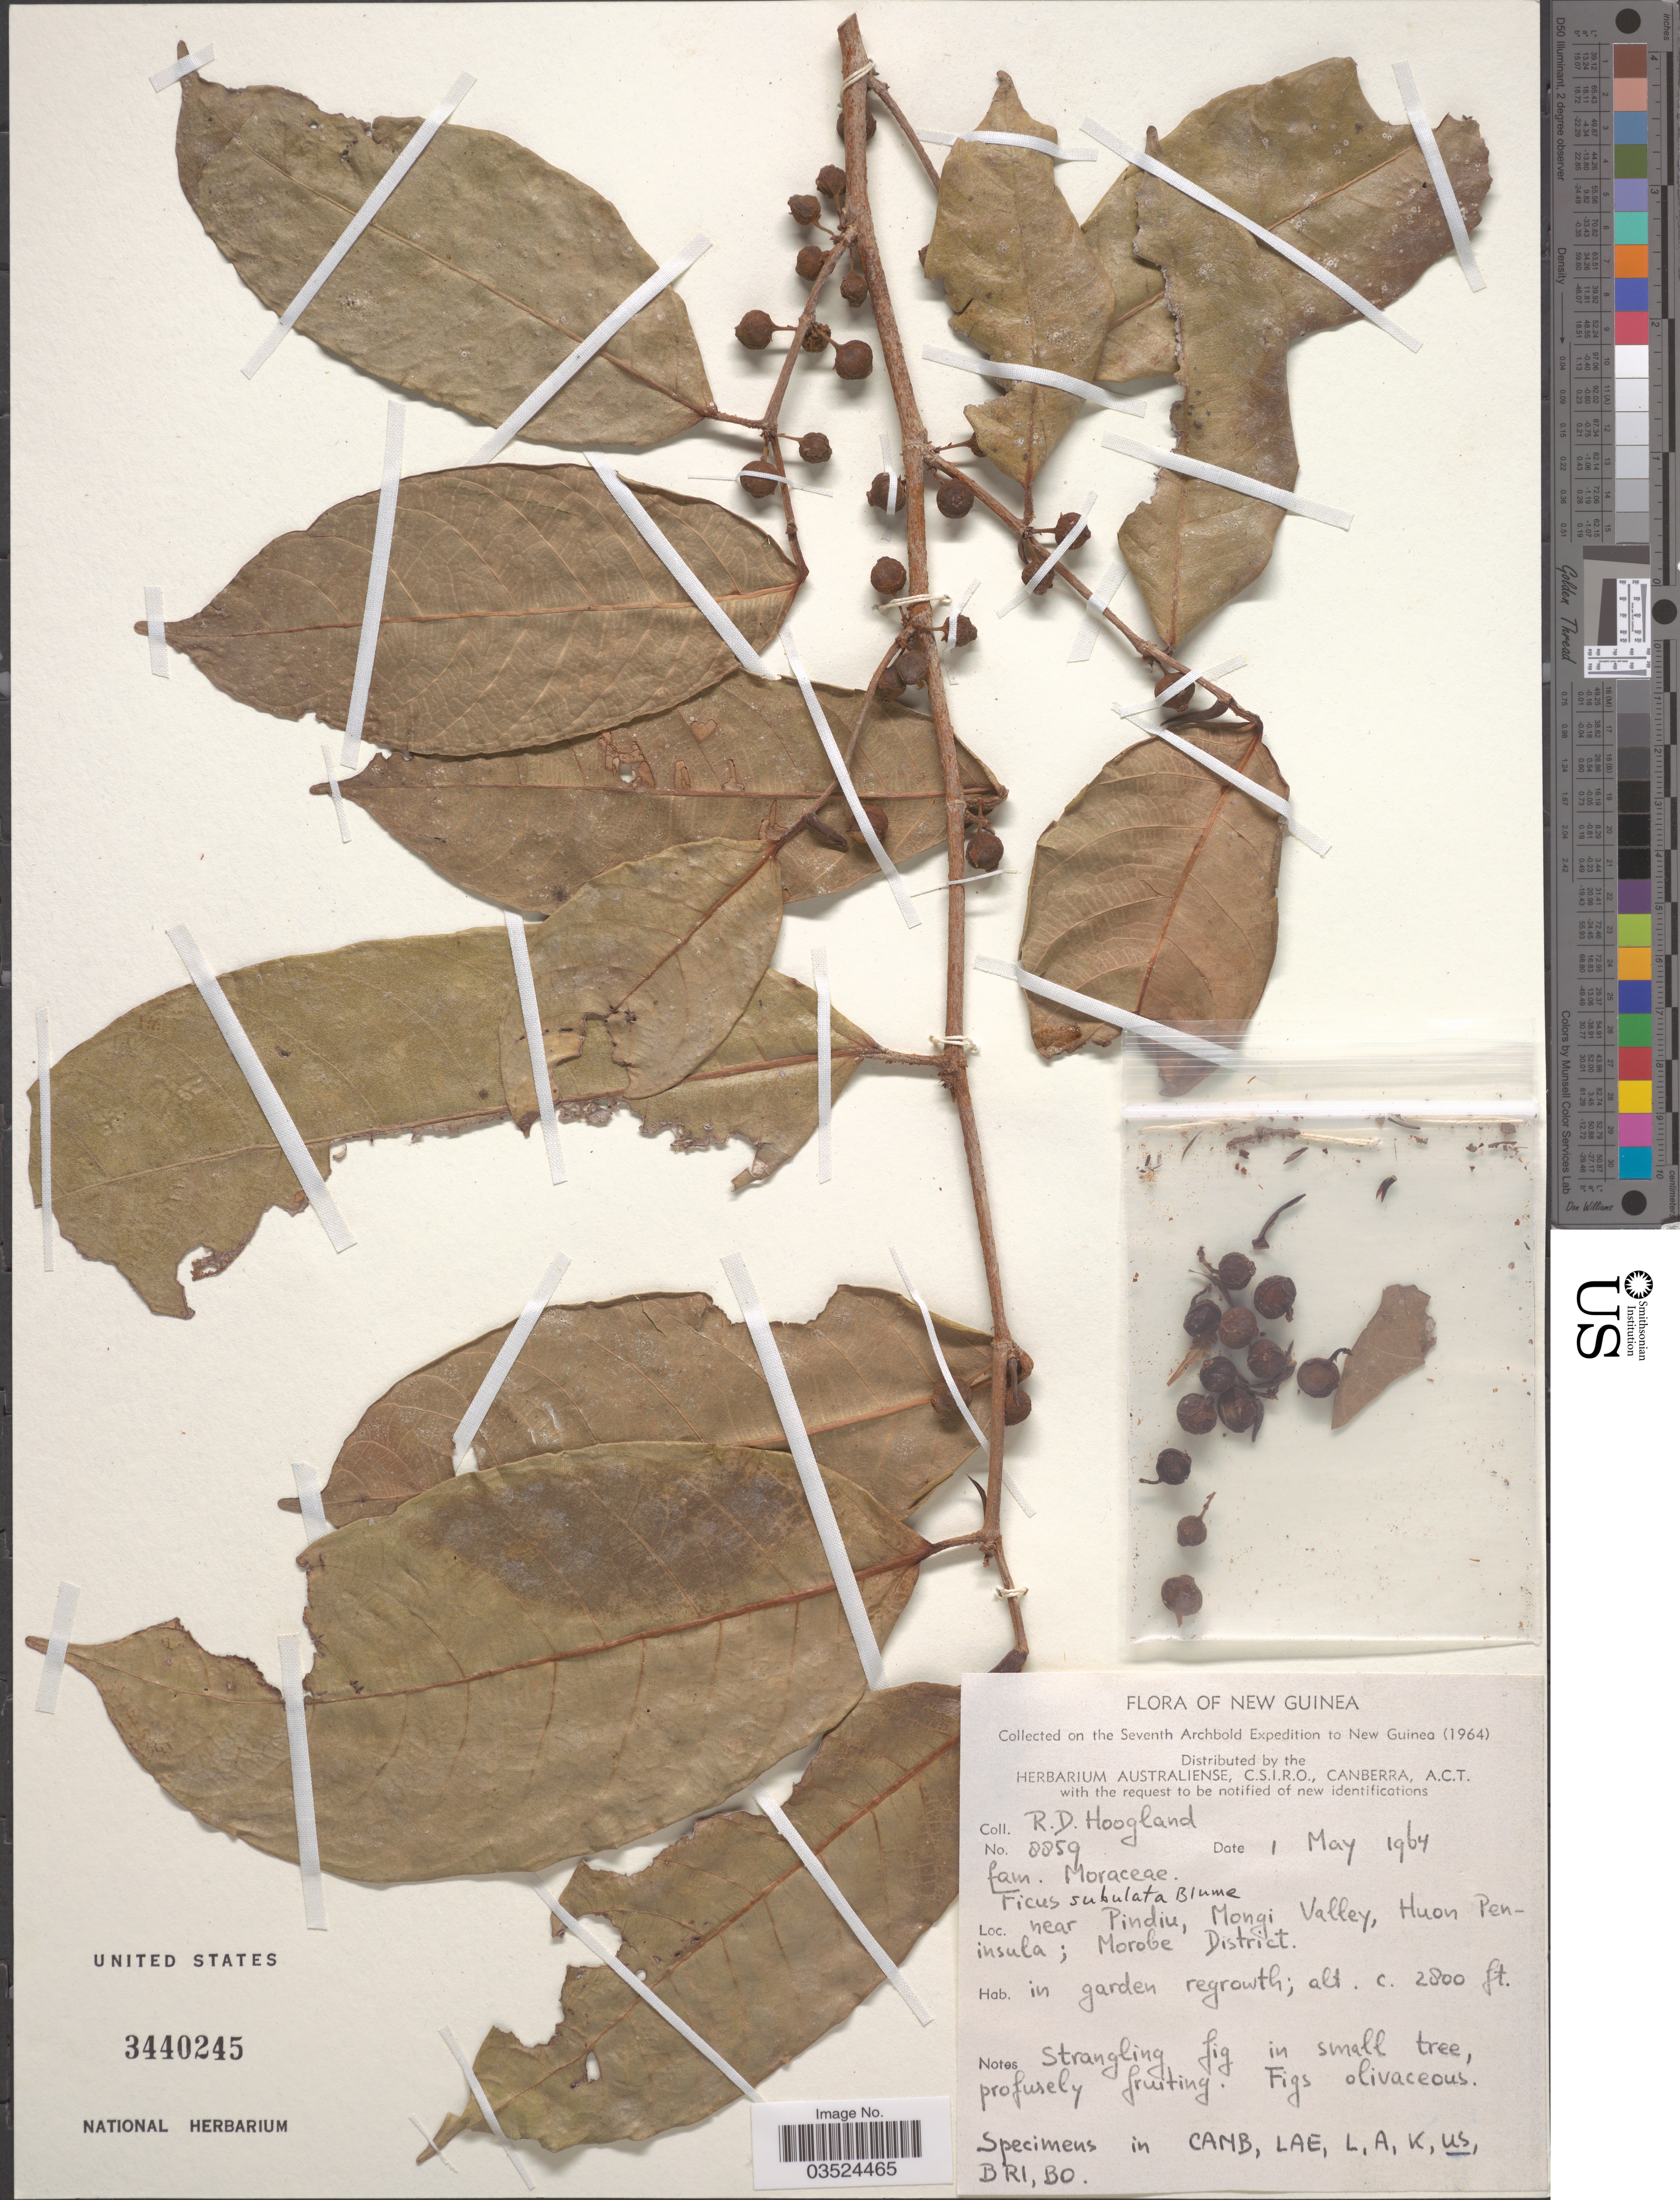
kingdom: Plantae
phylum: Tracheophyta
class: Magnoliopsida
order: Rosales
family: Moraceae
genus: Ficus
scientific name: Ficus subulata var. subulata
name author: Blume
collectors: R. D. Hoogland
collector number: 8859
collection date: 1964-05-01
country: Papua New Guinea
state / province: Morobe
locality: New Guinea. Near Pindiu, Mongi Valley, Huon Peninsula; Morobe District.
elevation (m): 853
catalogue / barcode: US 3440245